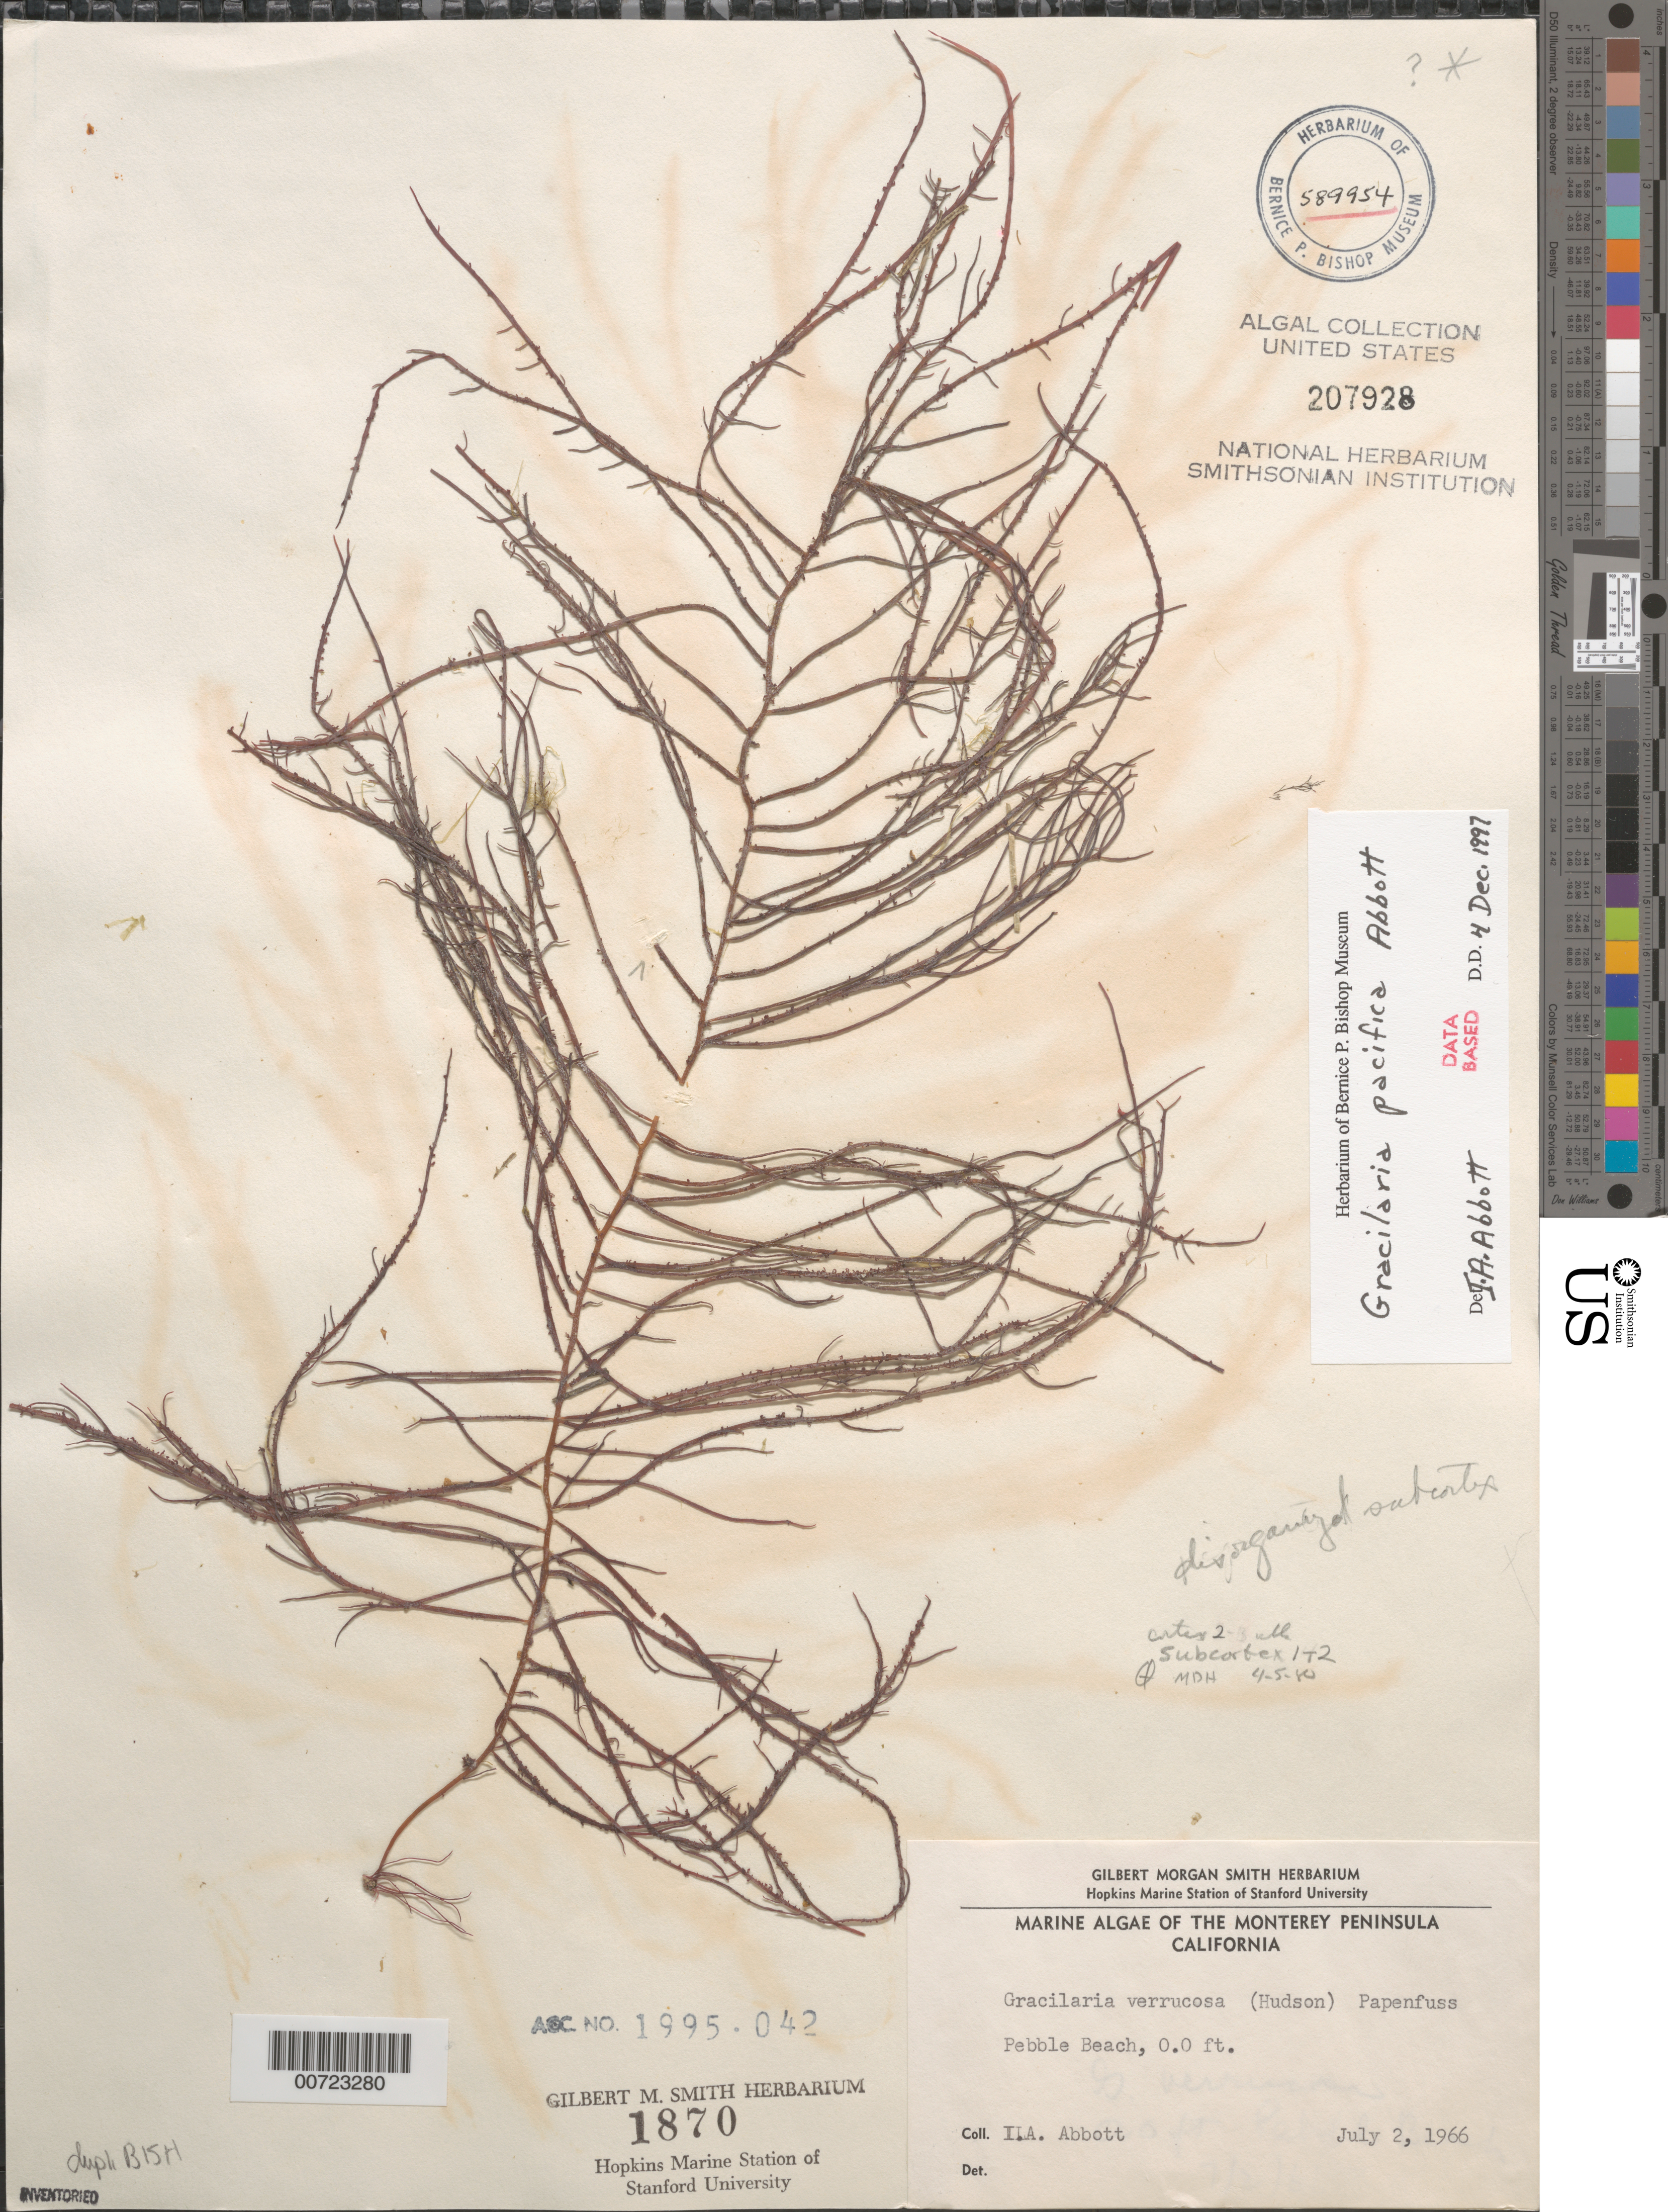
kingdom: Plantae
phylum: Rhodophyta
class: Florideophyceae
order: Gracilariales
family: Gracilariaceae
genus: Gracilaria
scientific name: Gracilaria pacifica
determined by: Abbott, Isabella A.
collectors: I. A. Abbott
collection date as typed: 02 Jul 1966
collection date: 1966-07-02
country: United States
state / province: California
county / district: Monterey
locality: Pebble Beach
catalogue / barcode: US 207928